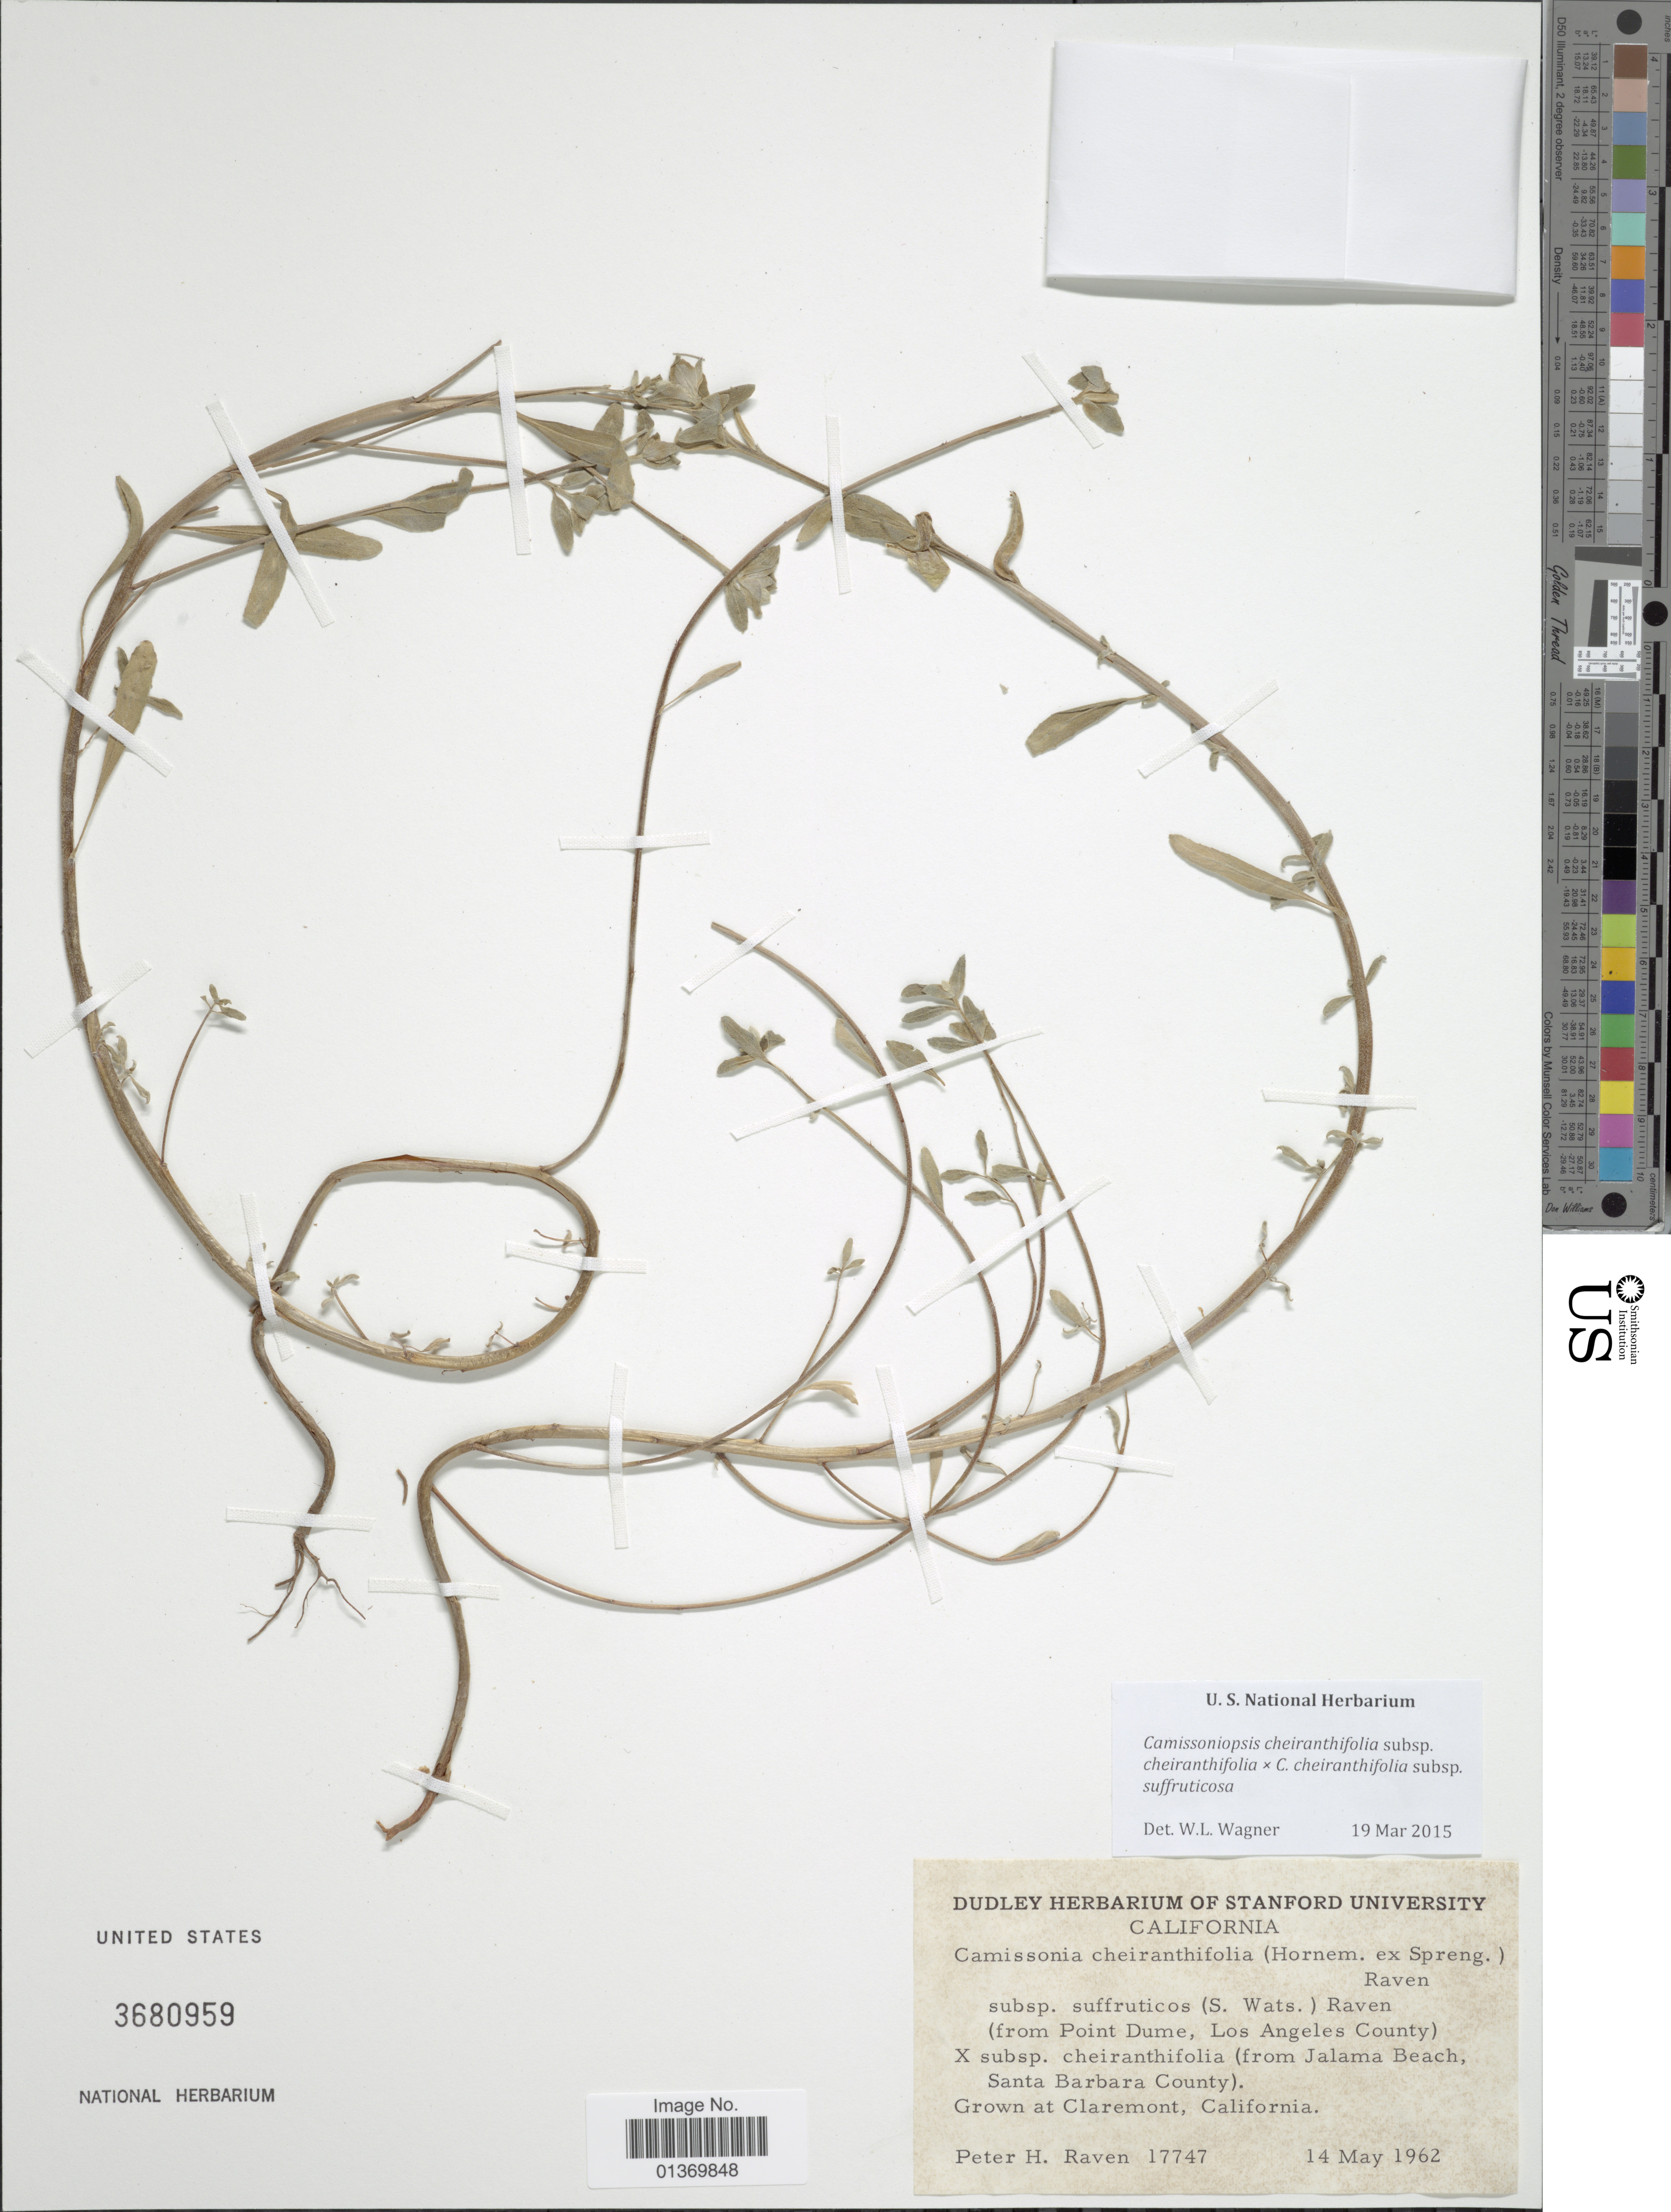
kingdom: Plantae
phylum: Tracheophyta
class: Magnoliopsida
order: Myrtales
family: Onagraceae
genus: Camissoniopsis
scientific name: Camissoniopsis cheiranthifolia subsp. cheiranthifolia x C. cheiranthifolia subsp. suffruticosa (S. Watson) W.L. Wagner & Hoch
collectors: P. H. Raven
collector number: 17747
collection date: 1962-05-14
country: United States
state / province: California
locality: Claremont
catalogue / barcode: US 3680959